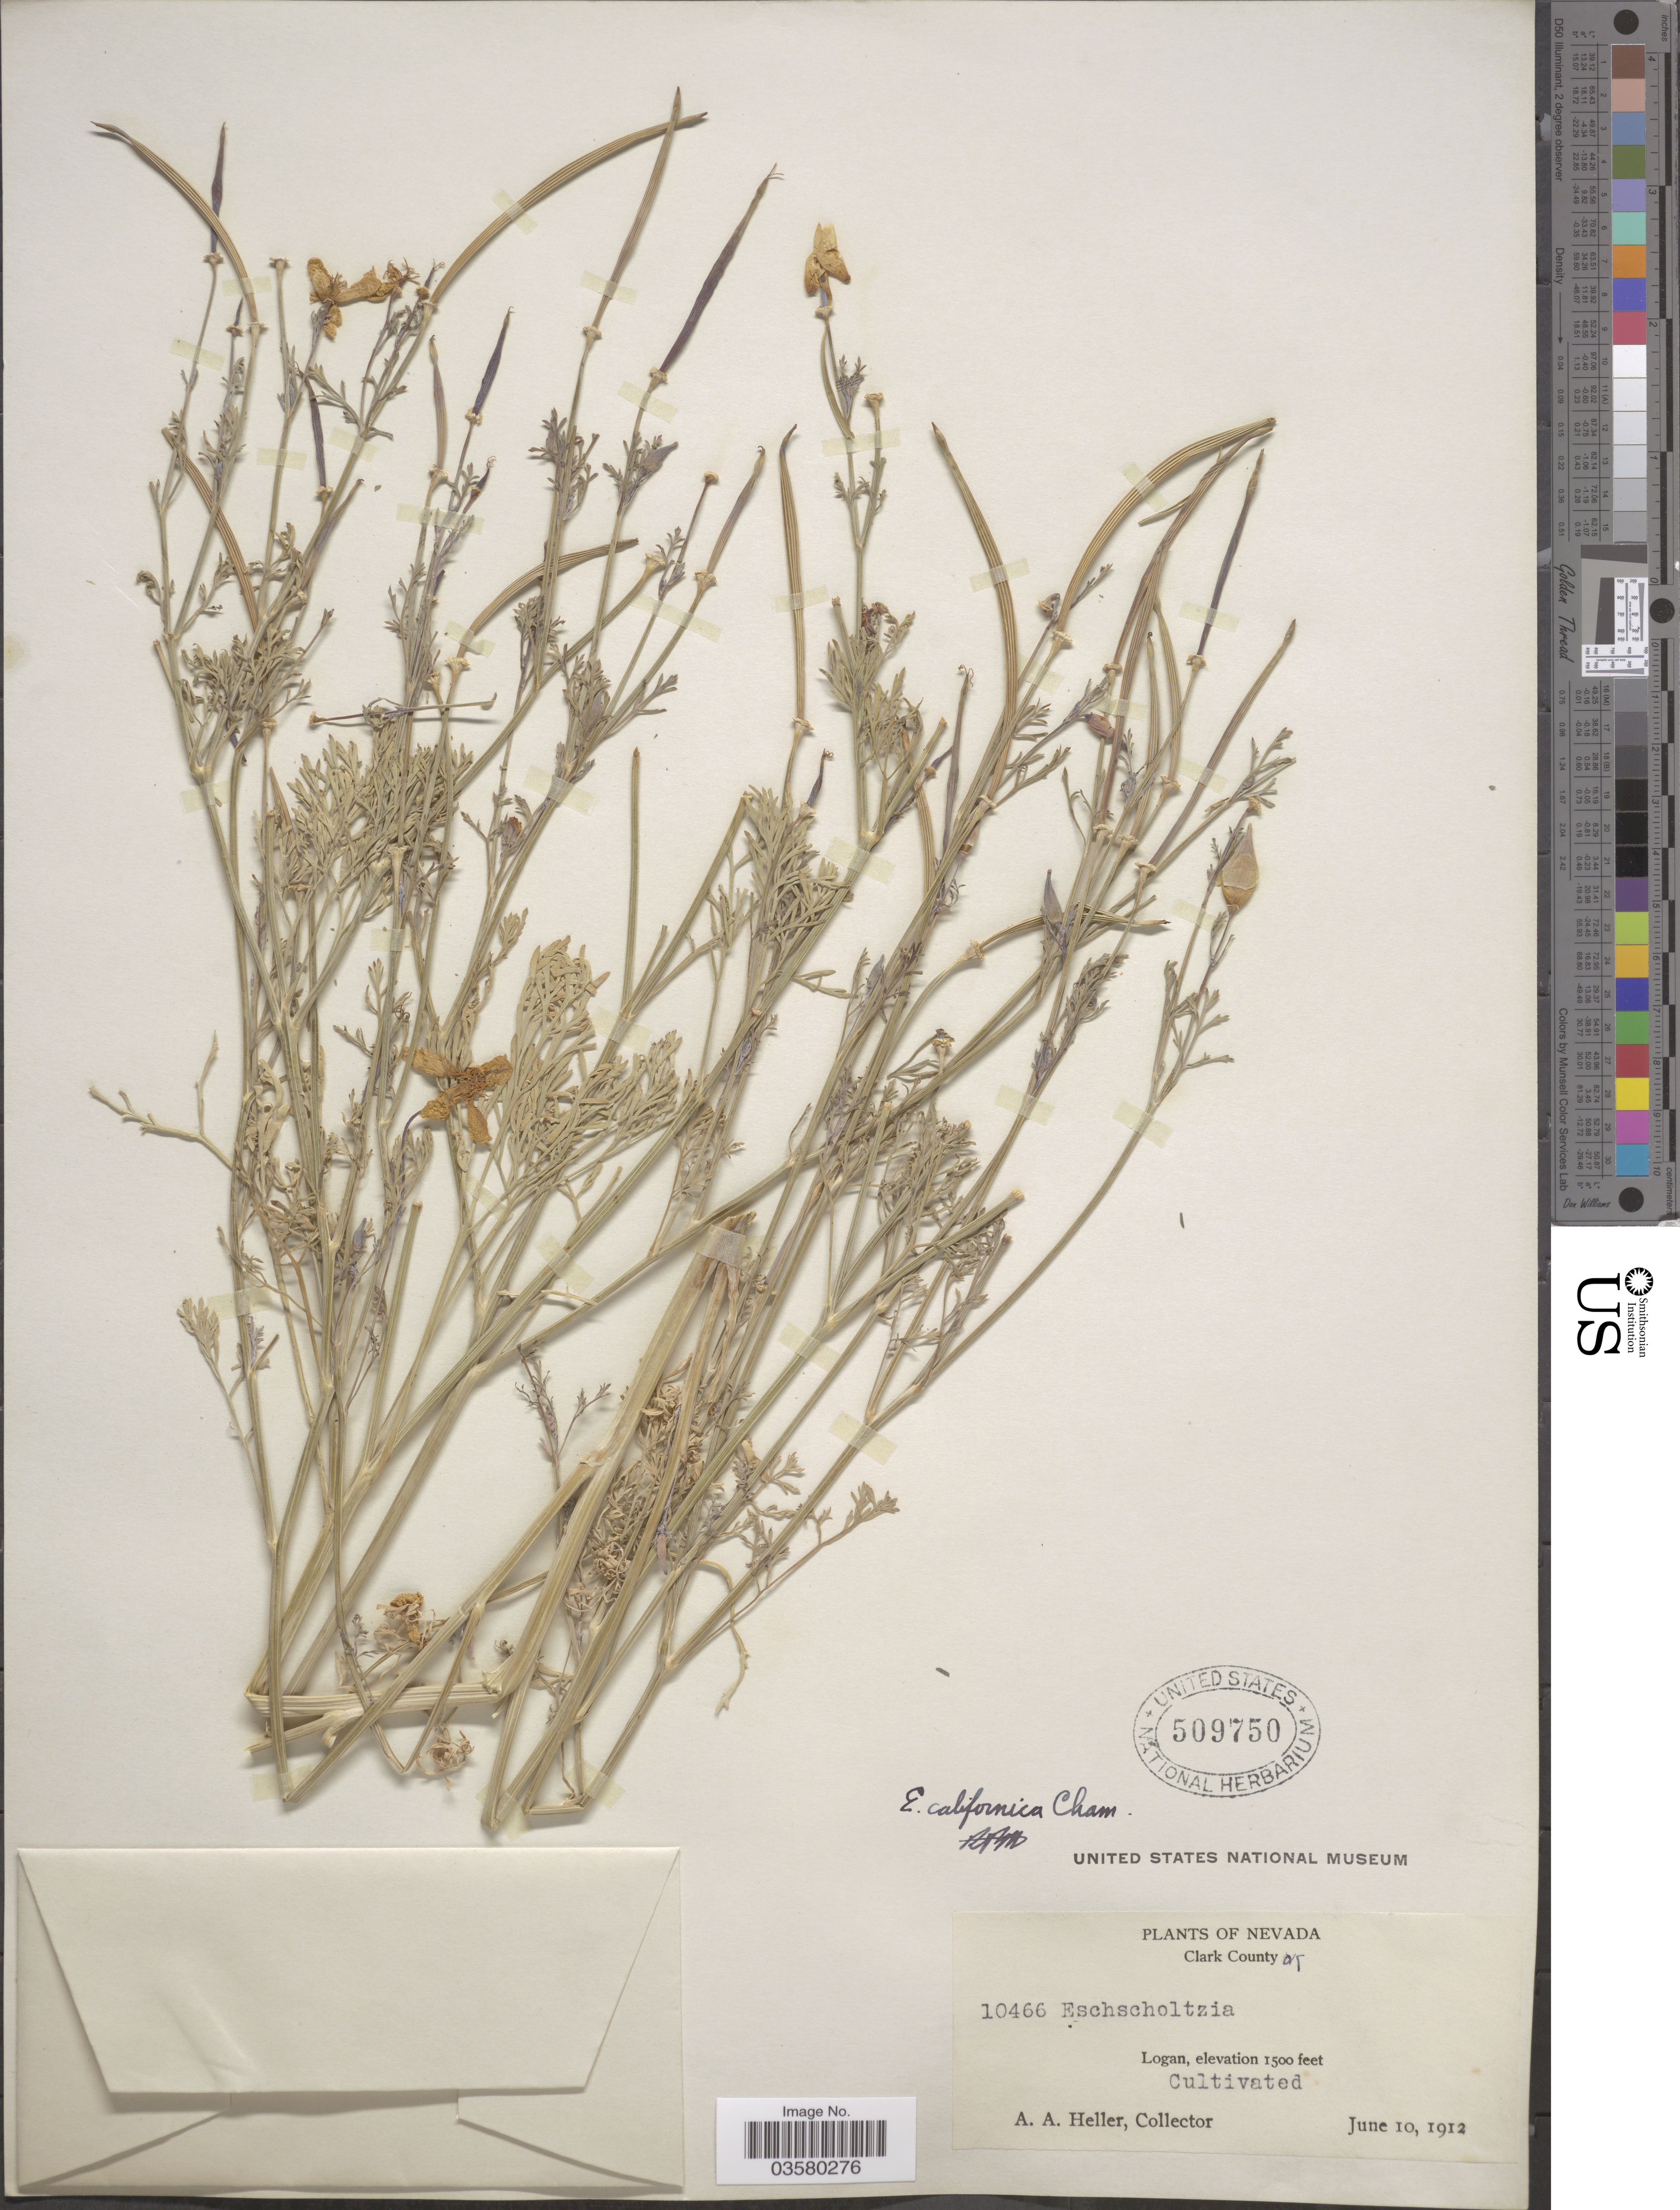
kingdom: Plantae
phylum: Tracheophyta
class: Magnoliopsida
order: Ranunculales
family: Papaveraceae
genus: Eschscholzia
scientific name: Eschscholzia californica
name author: Cham.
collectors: A. A. Heller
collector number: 10466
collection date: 1912-06-10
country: United States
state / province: Nevada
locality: Clark County. Logan.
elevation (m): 457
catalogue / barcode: US 509750